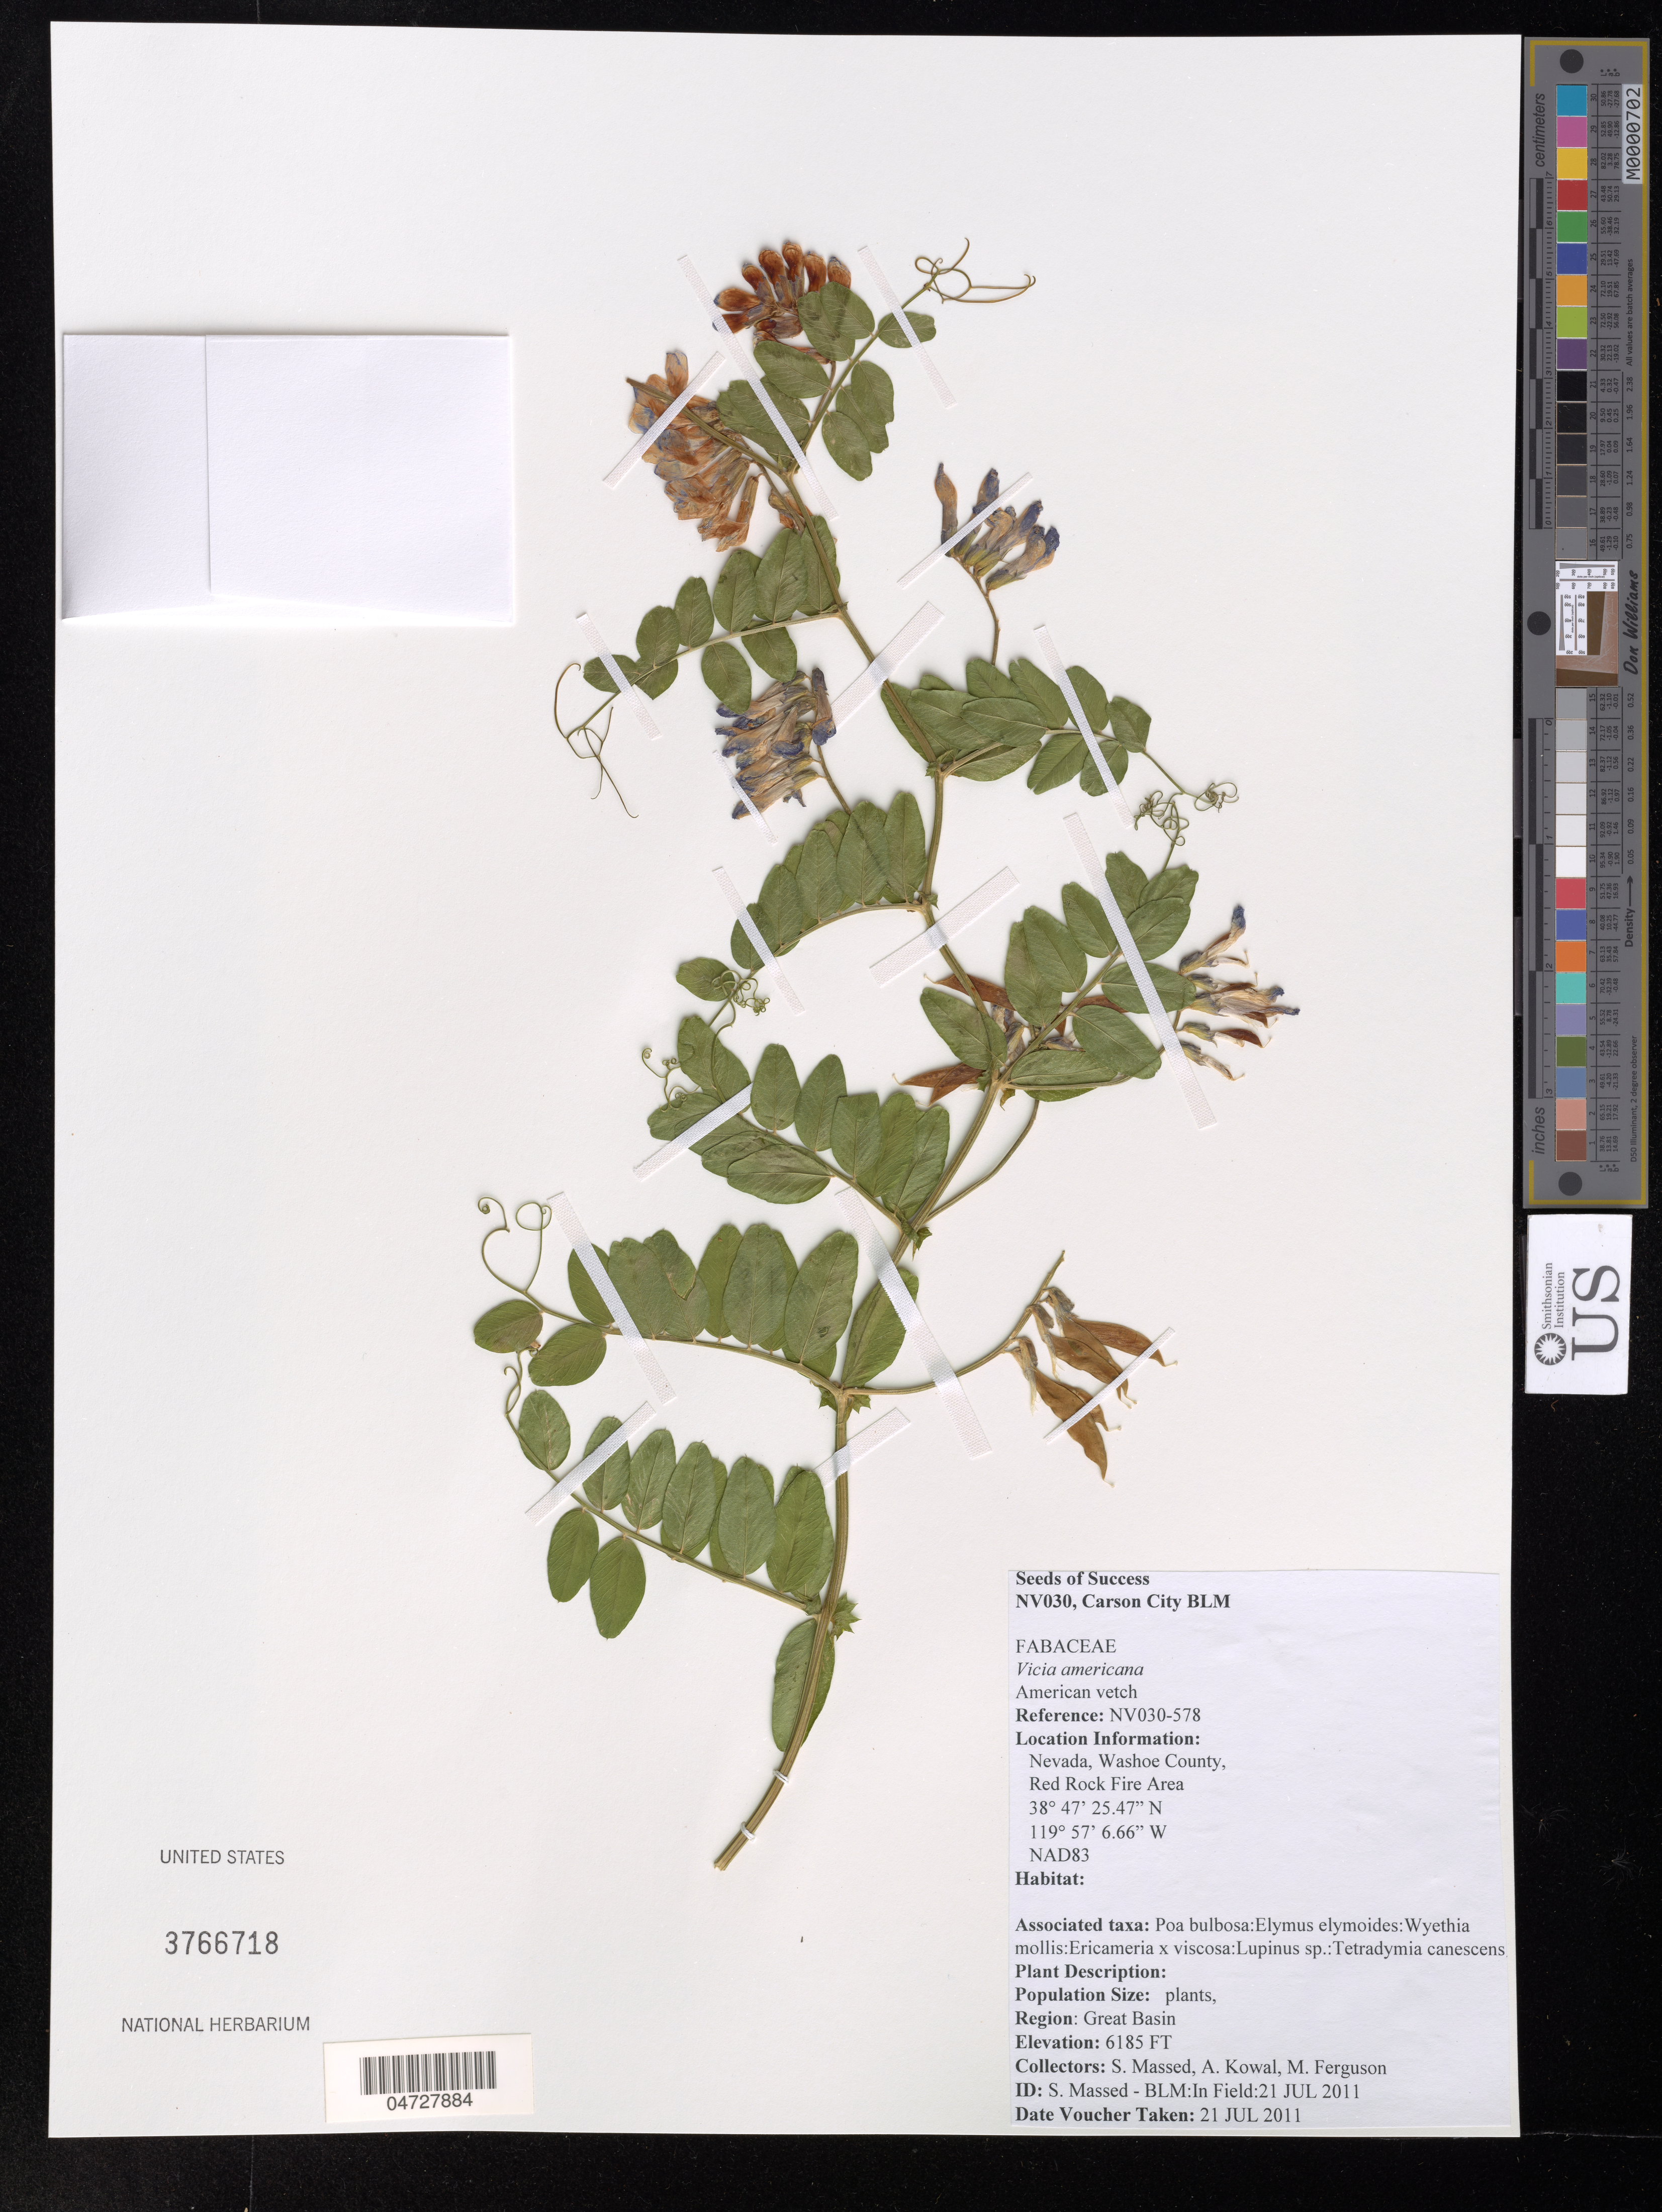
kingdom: Plantae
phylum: Tracheophyta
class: Magnoliopsida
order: Fabales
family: Fabaceae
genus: Vicia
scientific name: Vicia americana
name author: Muhl. ex Willd.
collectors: S. Massed, A. Kowal & M. Ferguson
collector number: NV030-578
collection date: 2011-07-21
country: United States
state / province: Nevada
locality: Washoe County, Red Rock Fire Area.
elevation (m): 1885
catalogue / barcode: US 3766718